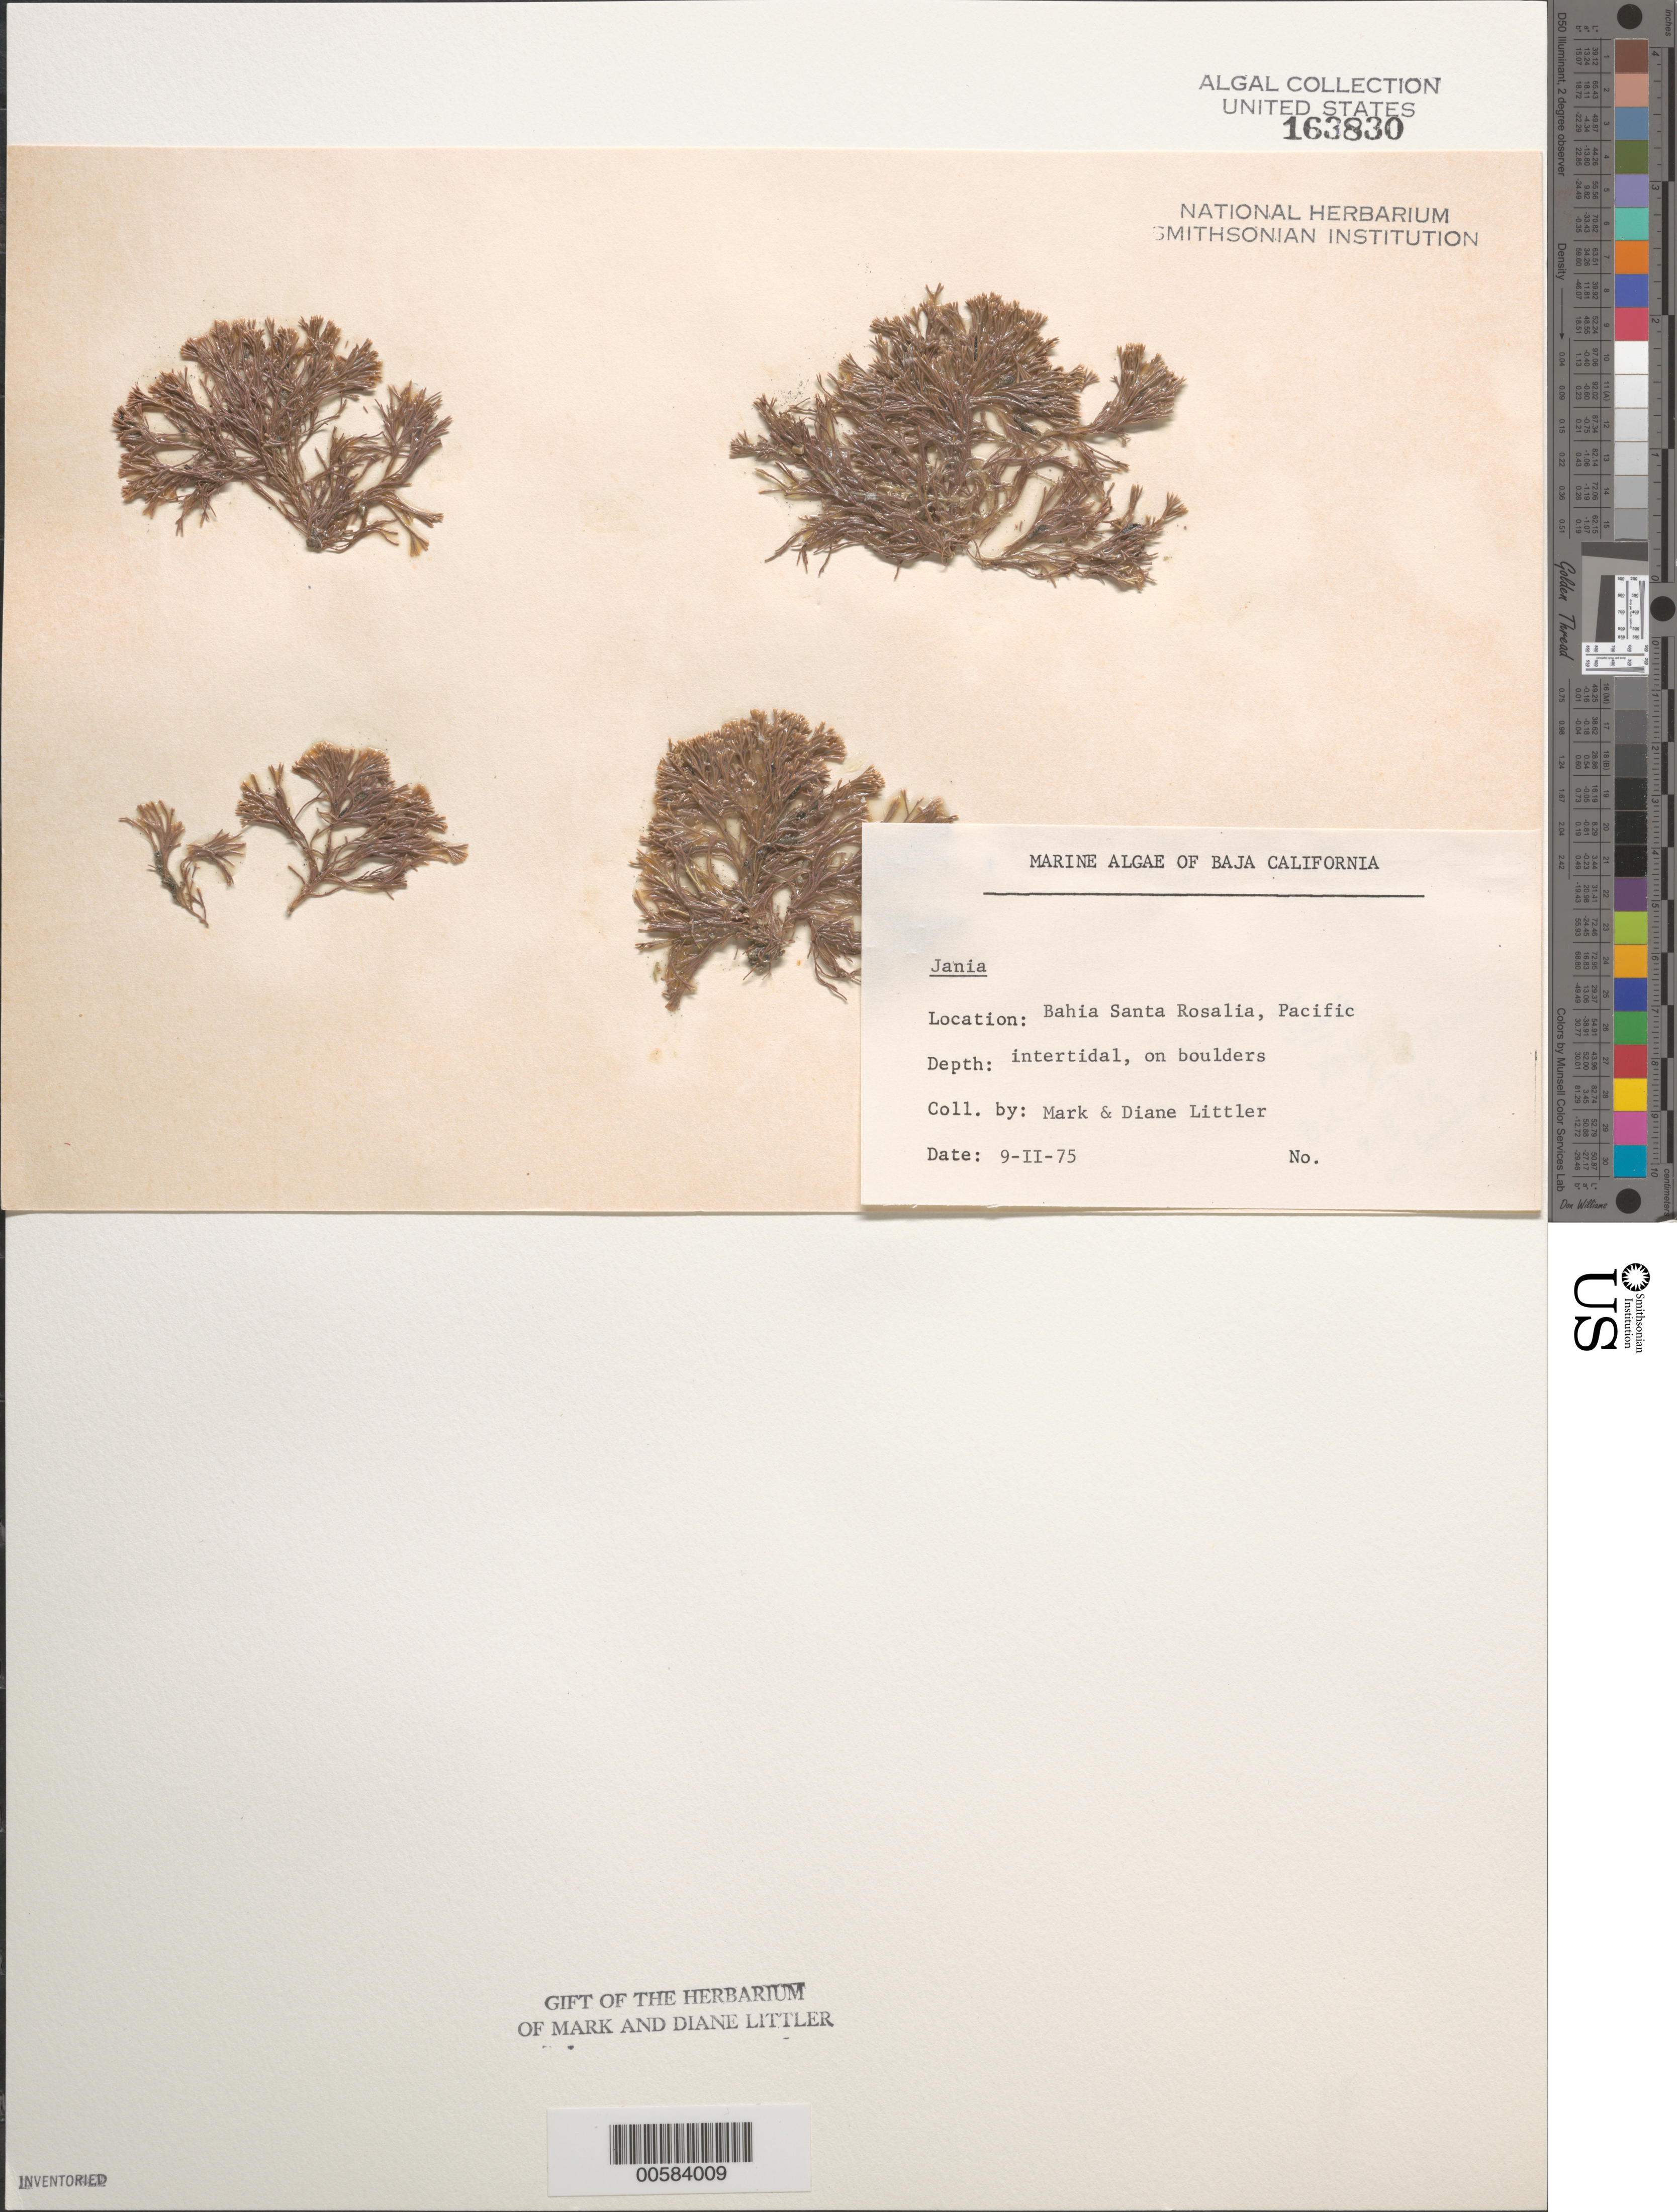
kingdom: Plantae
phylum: Rhodophyta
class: Florideophyceae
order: Corallinales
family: Corallinaceae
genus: Jania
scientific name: Jania sp.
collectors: M. M. Littler & D. S. Littler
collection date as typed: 09 Feb 1975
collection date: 1975-02-09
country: Mexico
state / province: Baja California Sur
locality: Bahia Santa Rosalia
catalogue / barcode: US 163830